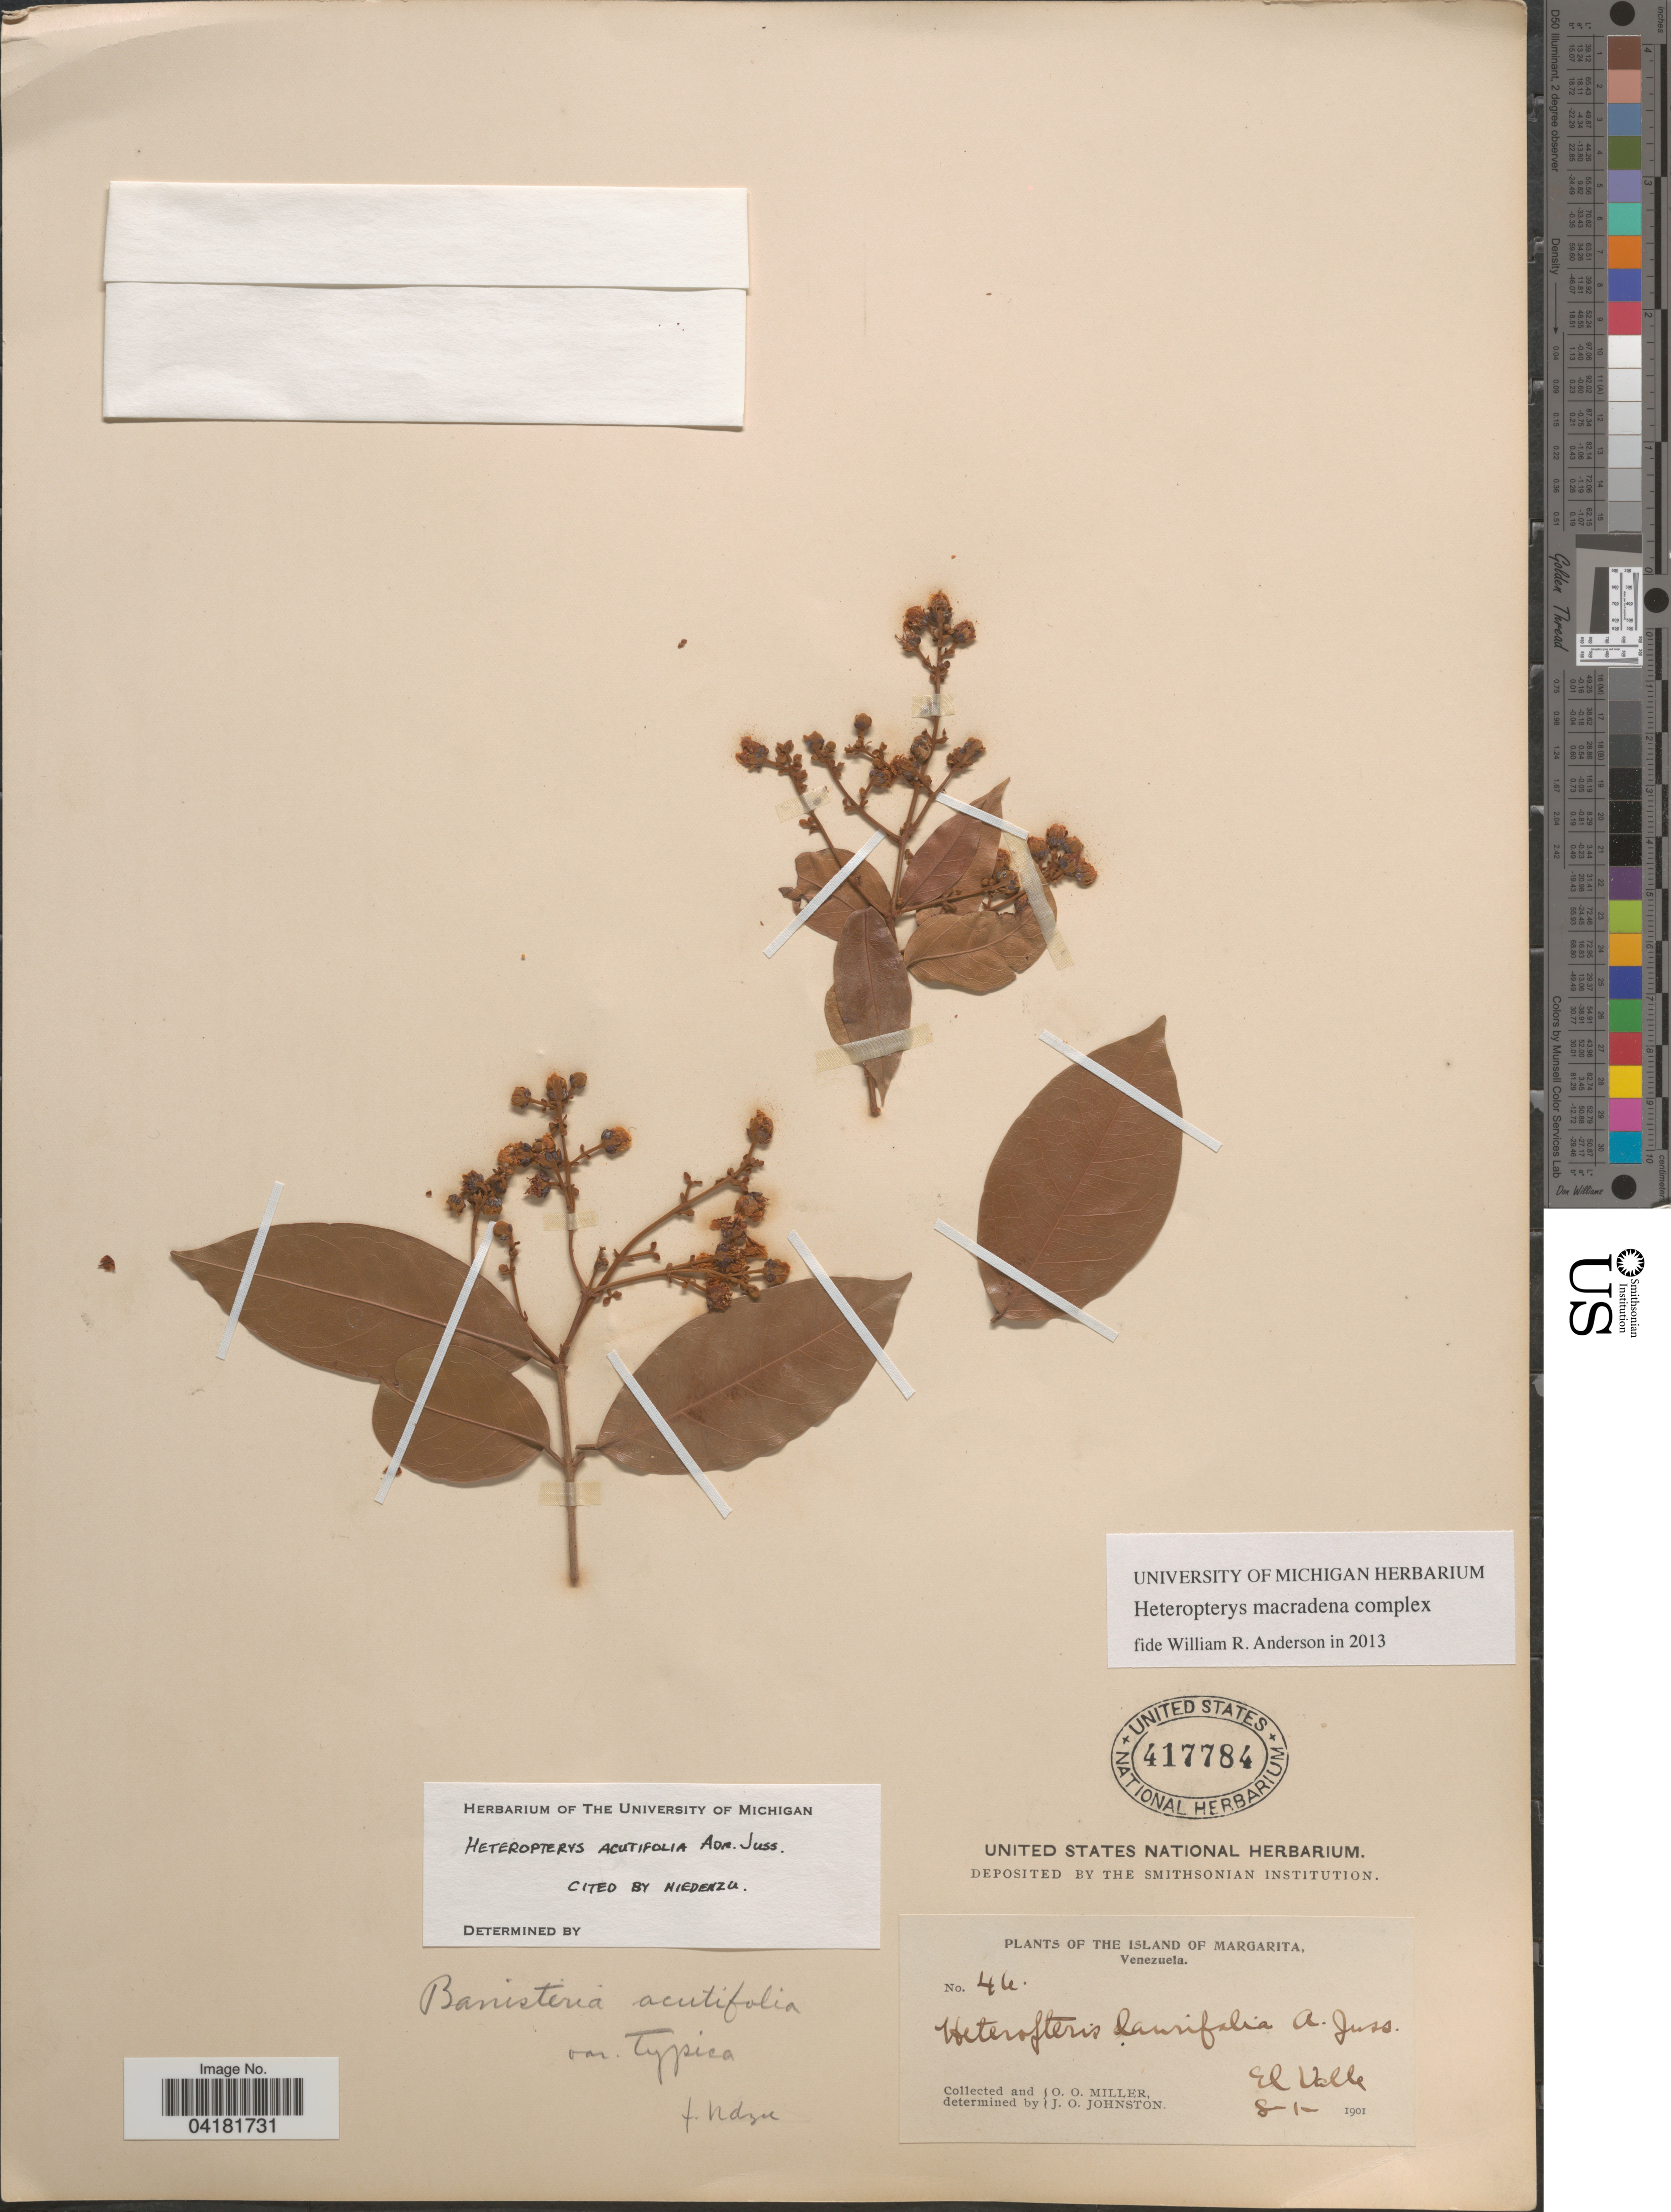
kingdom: Plantae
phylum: Tracheophyta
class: Magnoliopsida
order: Malpighiales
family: Malpighiaceae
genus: Heteropterys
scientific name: Heteropterys macradena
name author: (DC.) W.R. Anderson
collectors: O. O. Miller & J. Johnston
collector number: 46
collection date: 1901-01-08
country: Venezuela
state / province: Nueva Esparta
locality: Island of Margarita. El Valle.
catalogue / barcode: US 417784